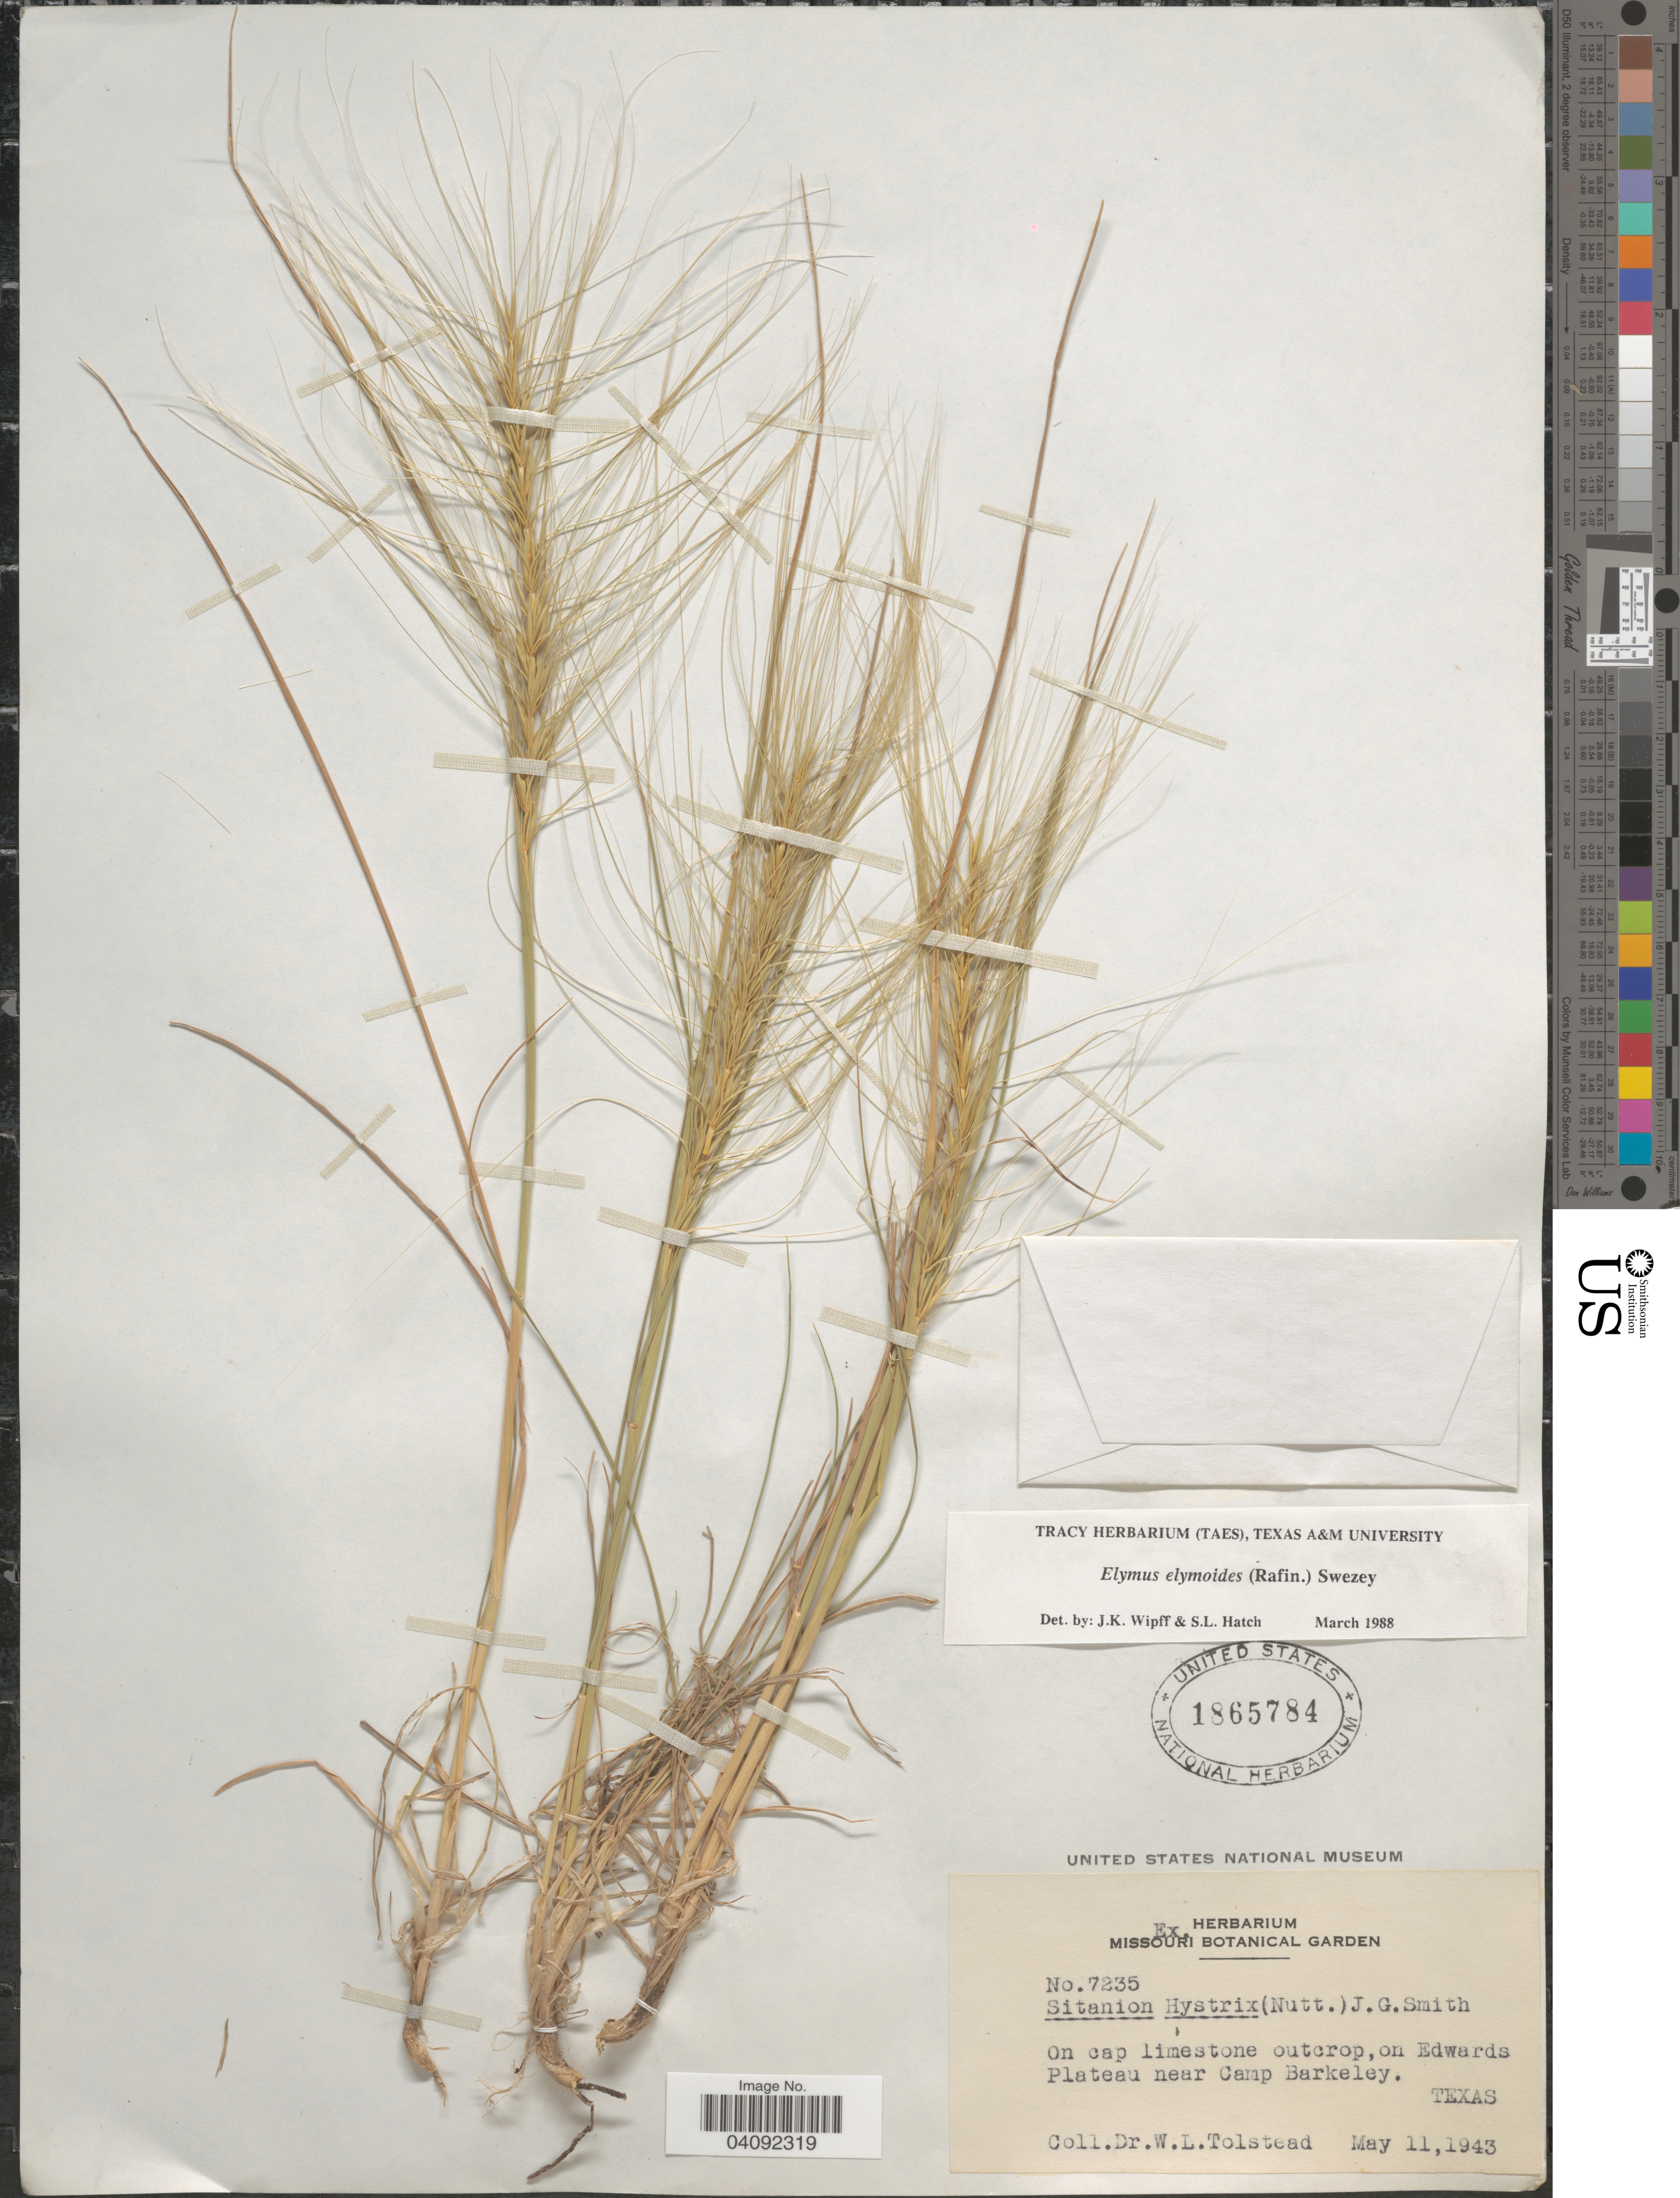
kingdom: Plantae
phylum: Tracheophyta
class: Liliopsida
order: Poales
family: Poaceae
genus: Elymus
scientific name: Elymus elymoides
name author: (Raf.) Swezey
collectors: W. Tolstead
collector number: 7235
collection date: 1943-05-11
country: United States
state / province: Texas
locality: On cap limestone outcrop, on Edwards Plateau near Camp Barkeley.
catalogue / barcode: US 1865784